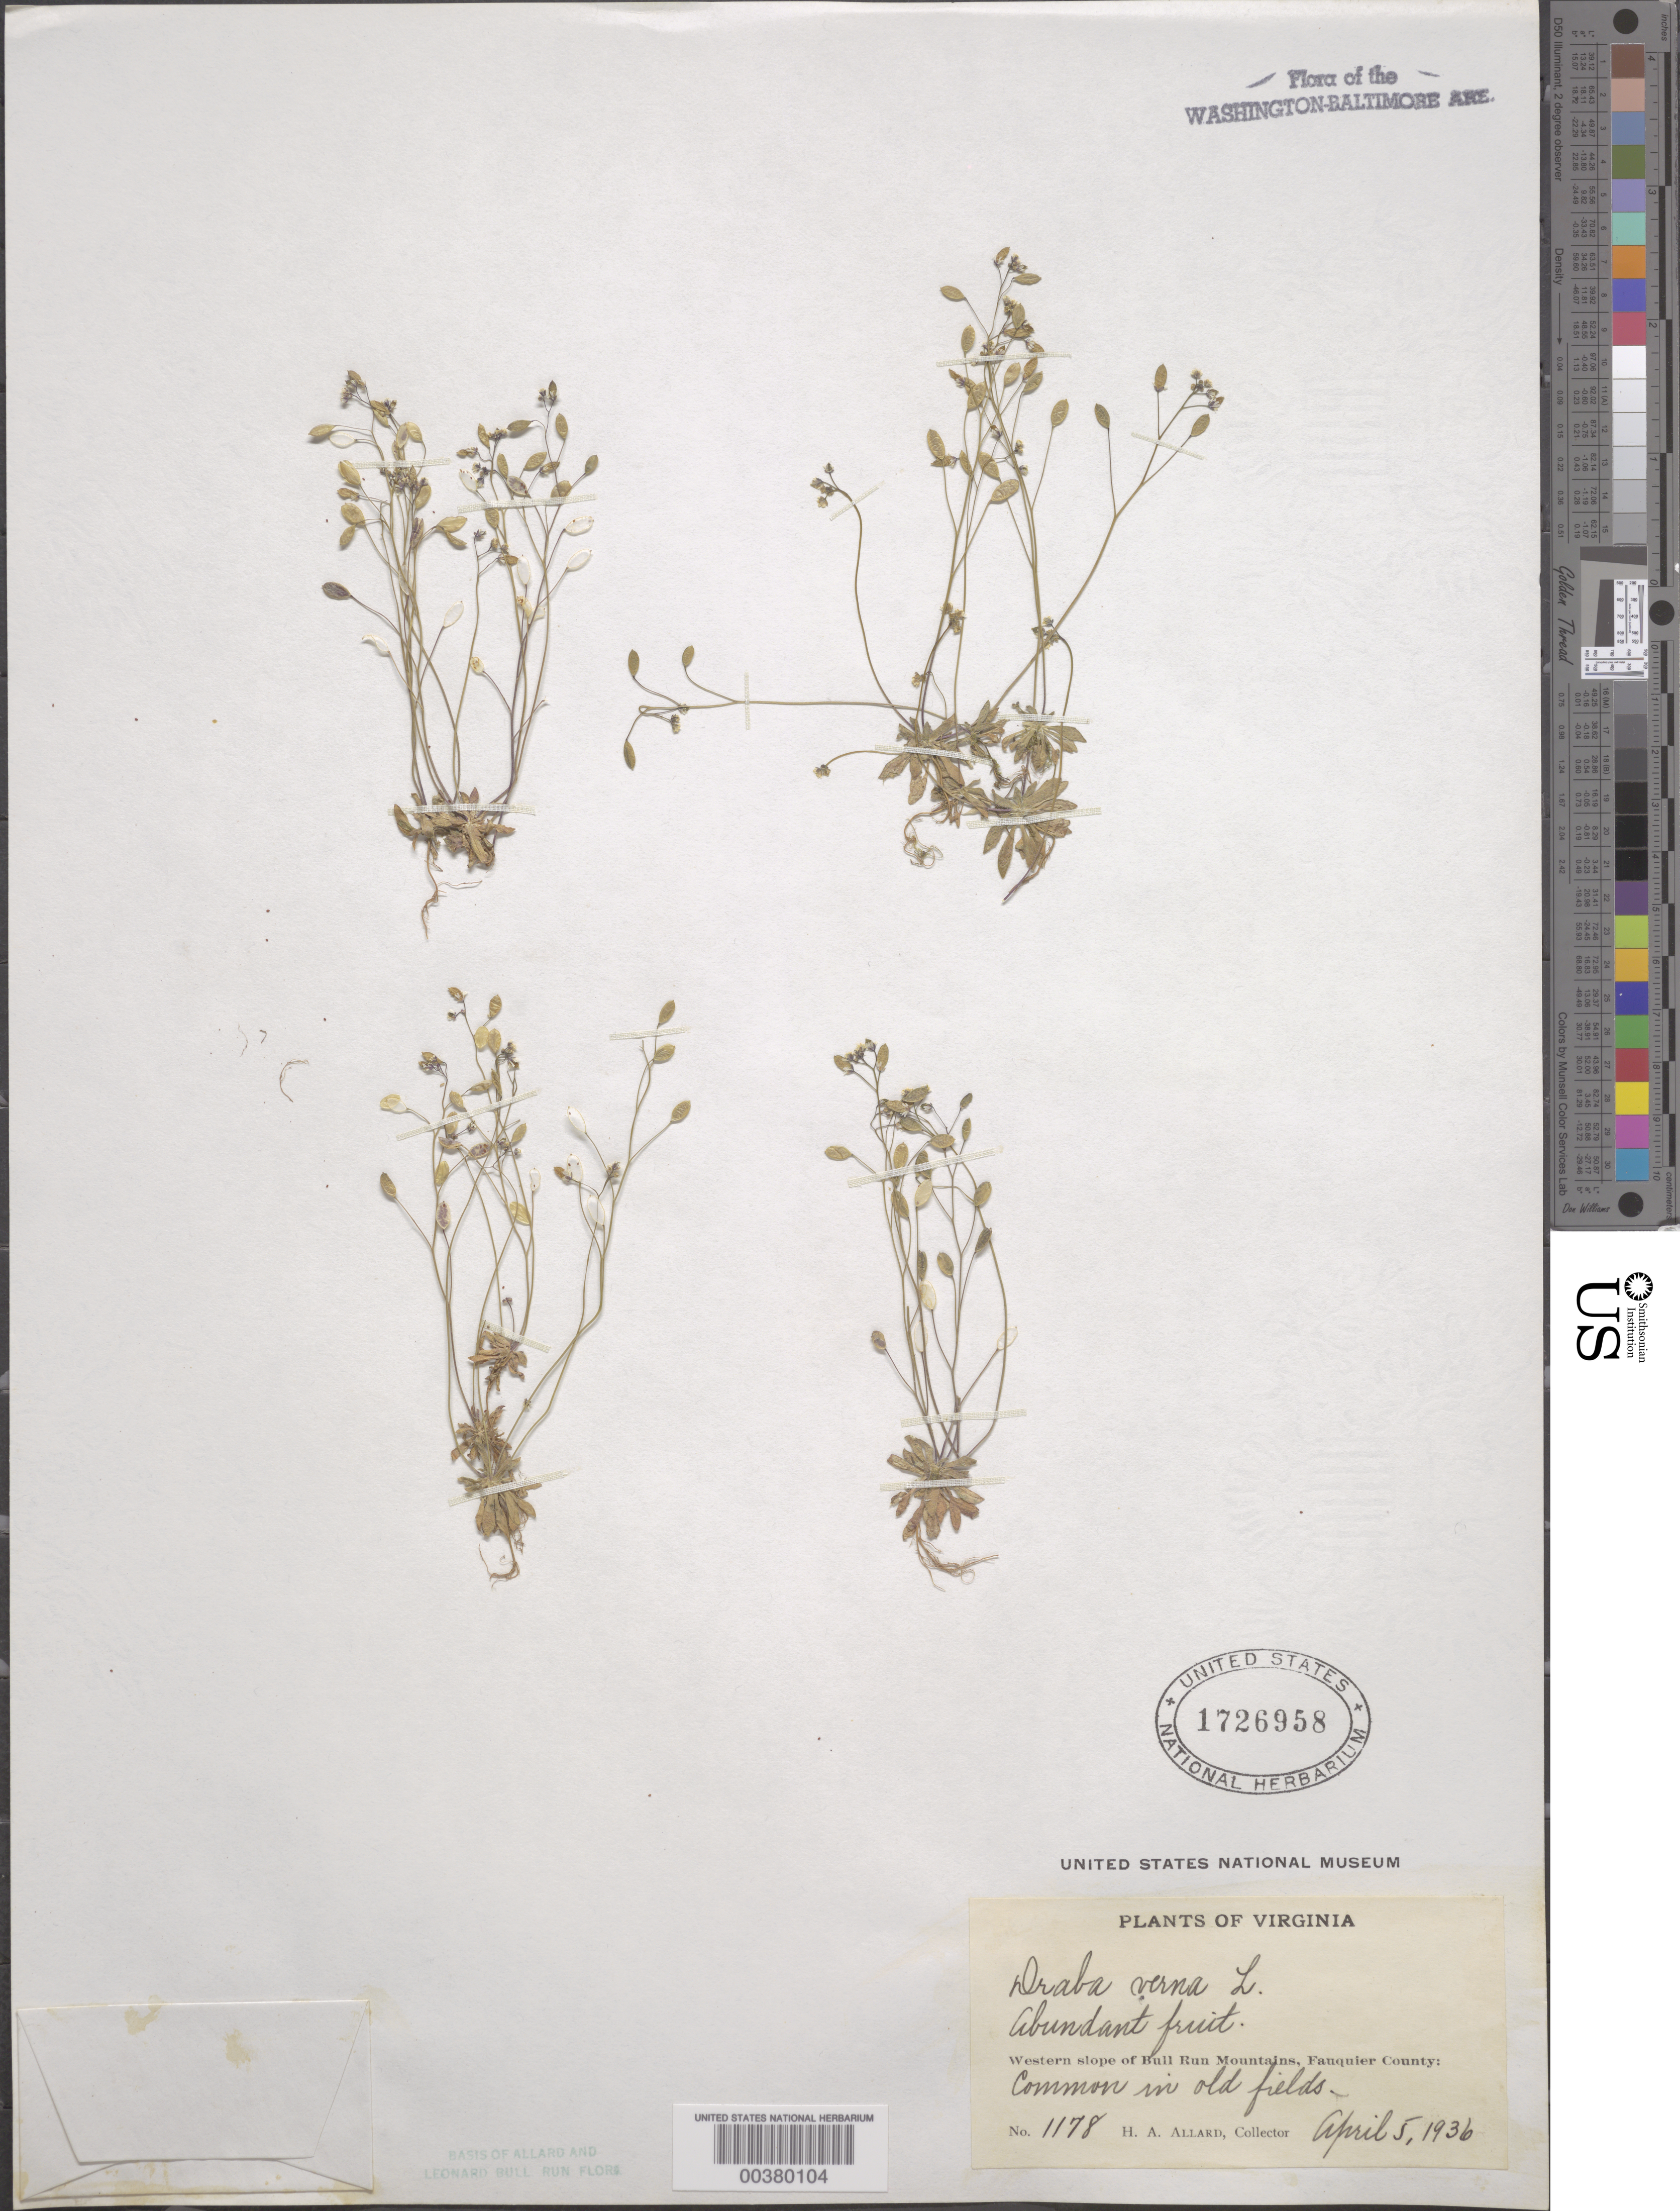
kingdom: Plantae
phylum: Tracheophyta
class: Magnoliopsida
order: Brassicales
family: Brassicaceae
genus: Draba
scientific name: Draba verna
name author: L.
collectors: H. A. Allard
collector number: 1178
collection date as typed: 05 Apr 1936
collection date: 1936-04-05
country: United States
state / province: Virginia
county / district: Fauquier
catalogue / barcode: US 1726958